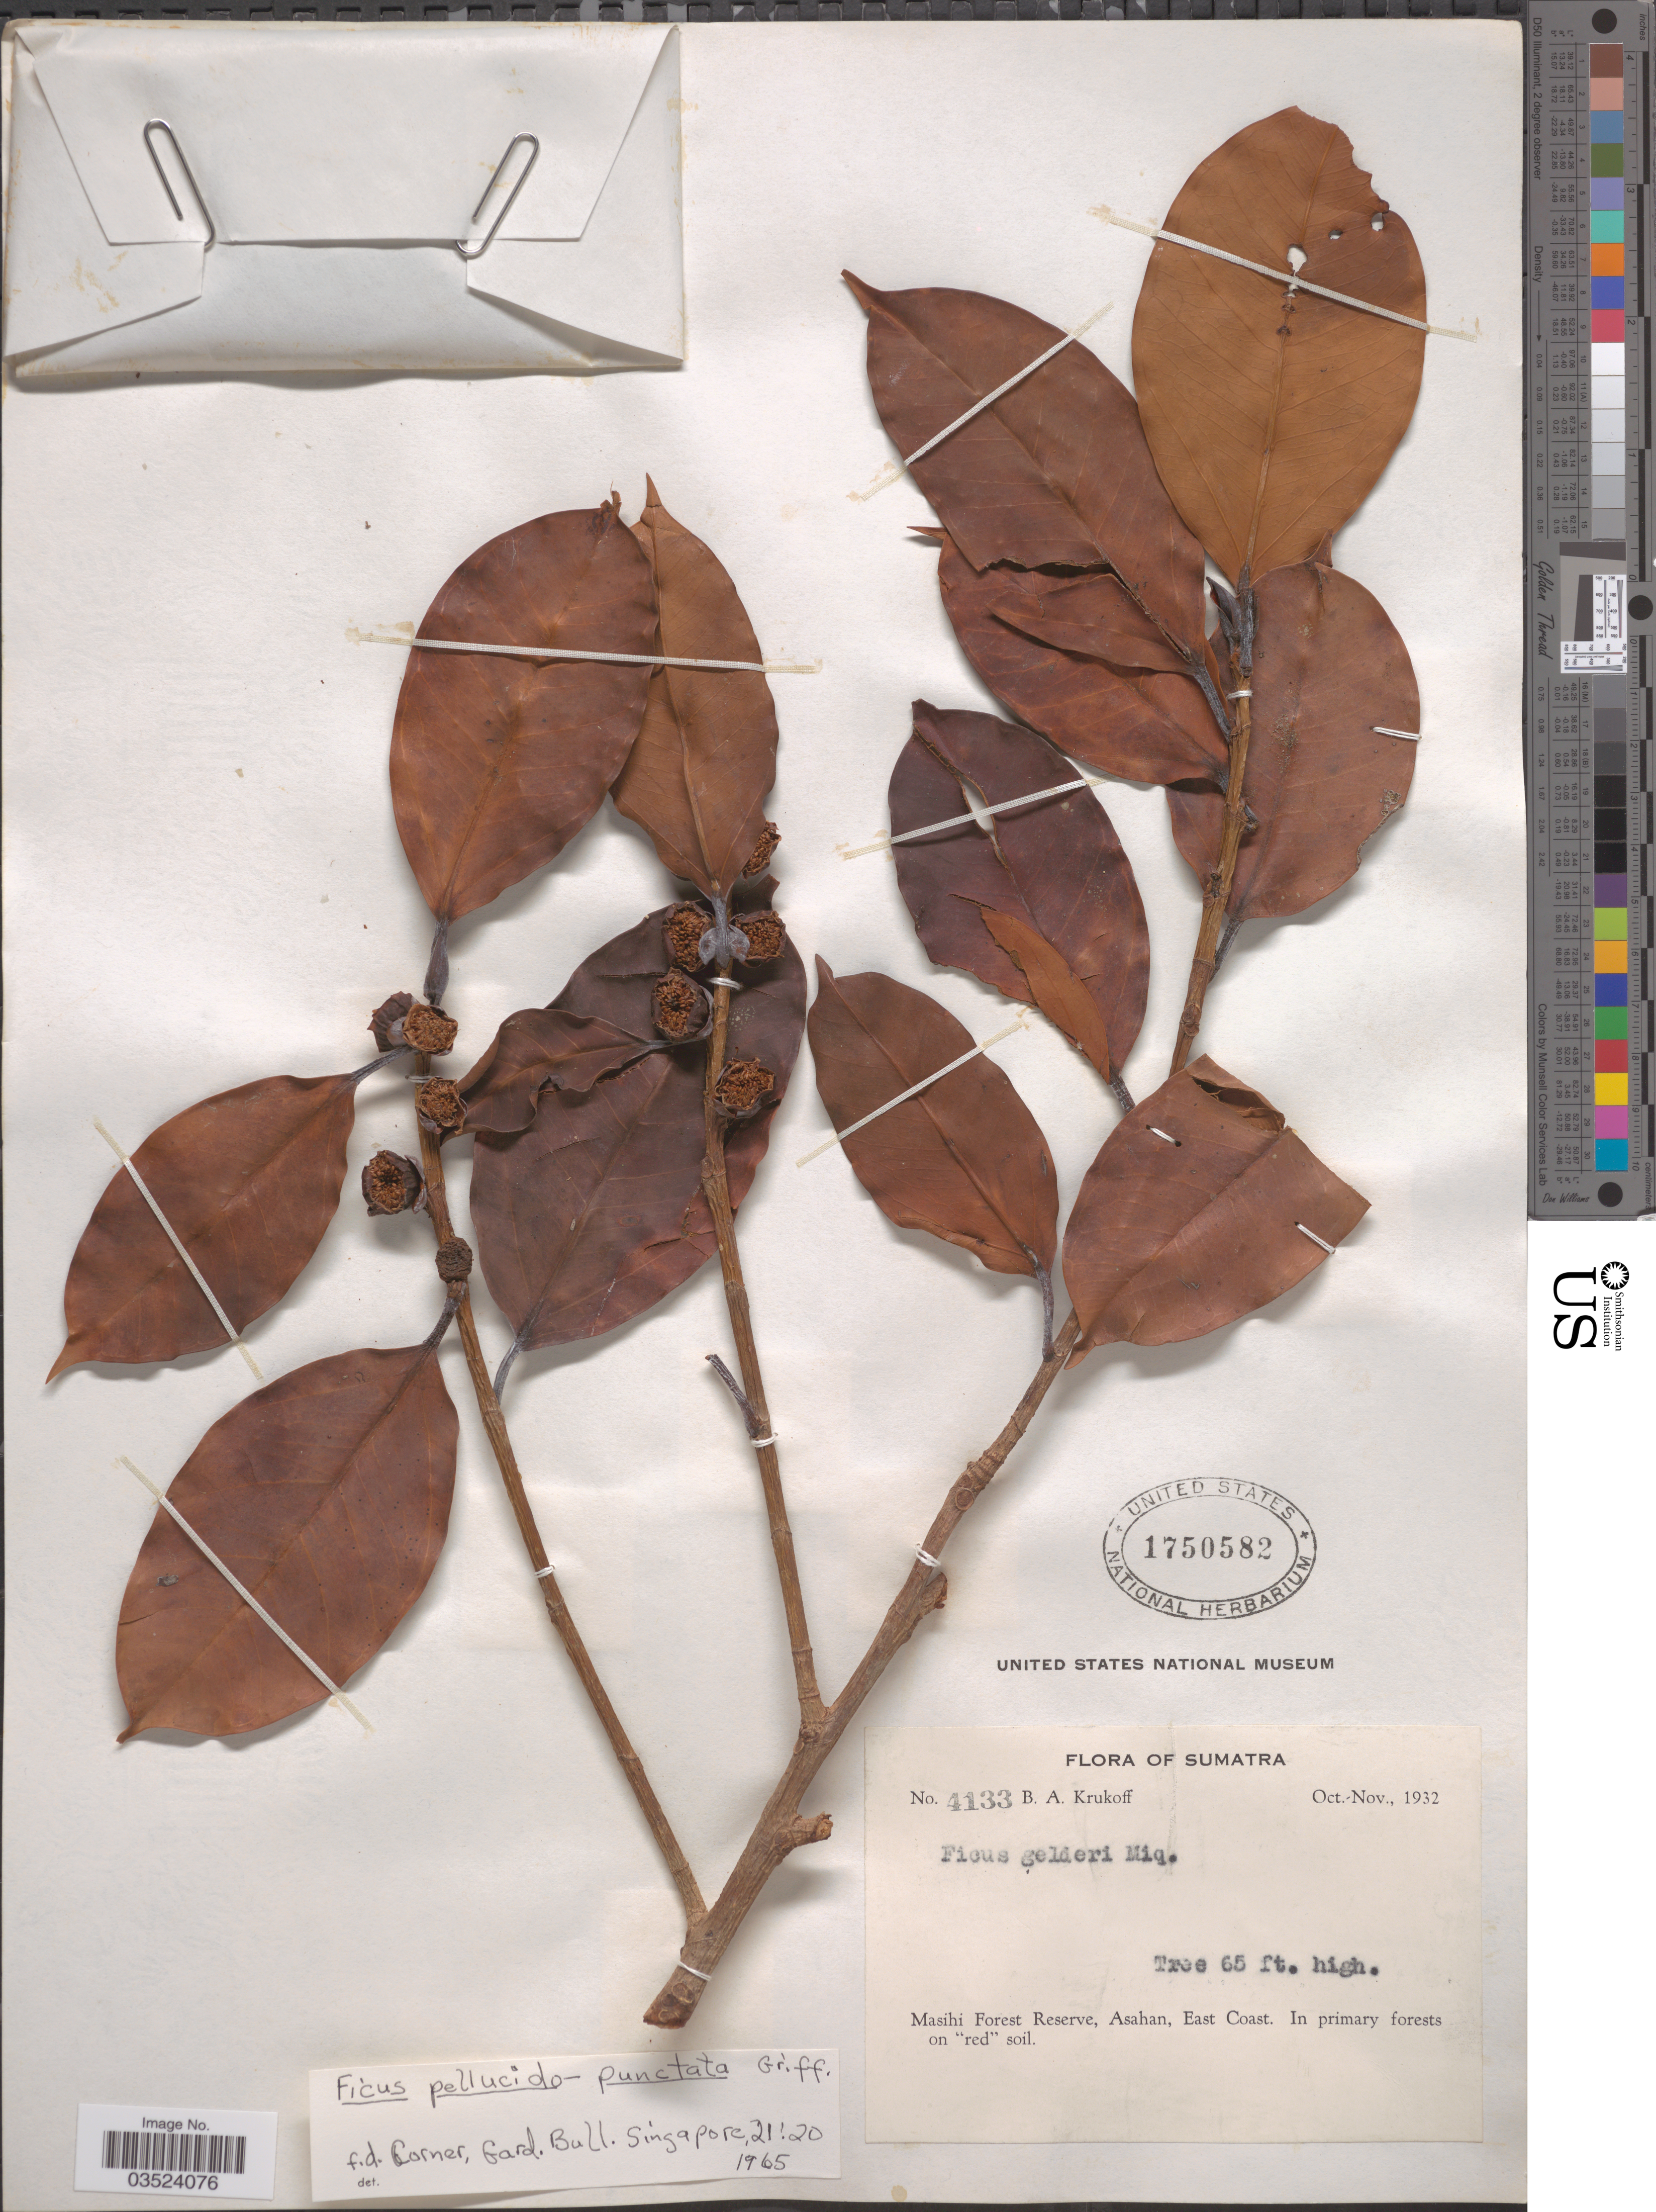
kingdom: Plantae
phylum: Tracheophyta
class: Magnoliopsida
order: Rosales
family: Moraceae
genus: Ficus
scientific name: Ficus pellucido-punctata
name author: Griff.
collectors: B. A. Krukoff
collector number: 4133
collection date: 1932-10/1932-11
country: Indonesia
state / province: Sumatra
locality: Masihi Forest Reserve, Asahan, East Coast.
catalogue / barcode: US 1750582